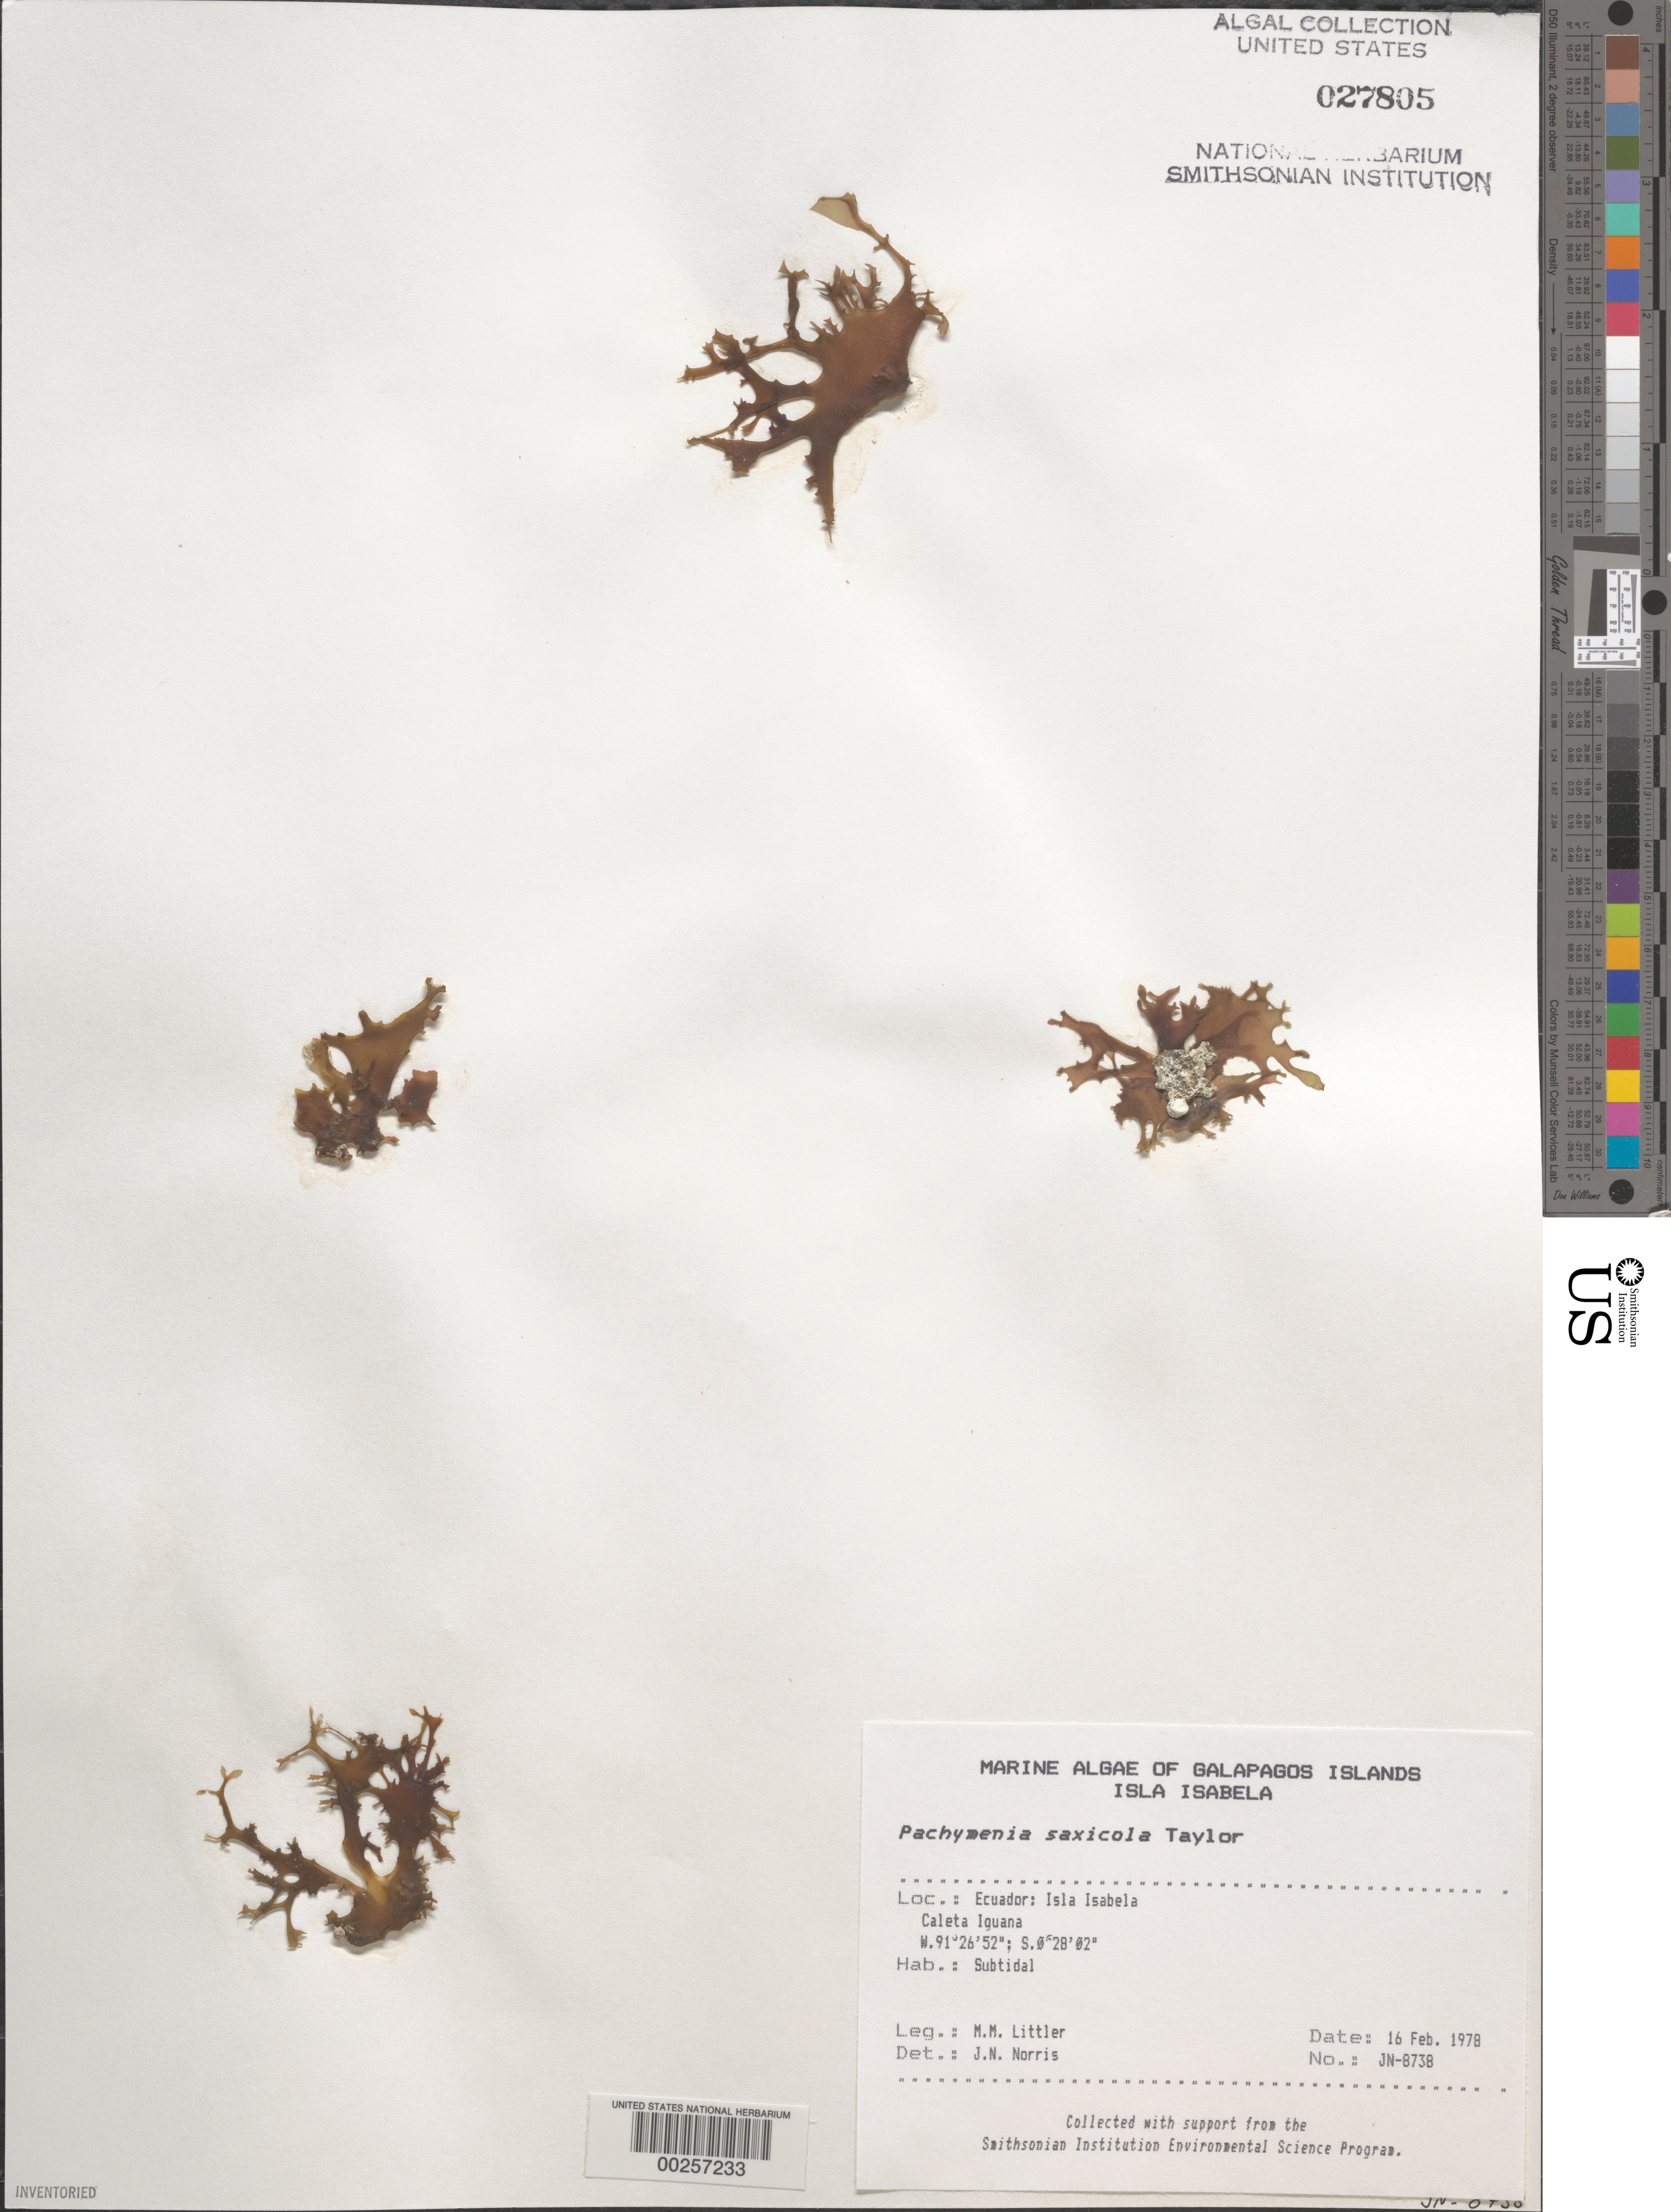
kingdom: Plantae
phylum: Rhodophyta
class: Florideophyceae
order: Halymeniales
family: Halymeniaceae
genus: Pachymenia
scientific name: Pachymenia saxicola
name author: W.R. Taylor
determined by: Norris, James N.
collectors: M. M. Littler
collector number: Jn-8738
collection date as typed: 16 Feb 1978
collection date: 1978-02-16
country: Ecuador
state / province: Colón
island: Isabela [Albemarle]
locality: Caleta Iguana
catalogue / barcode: US 27805